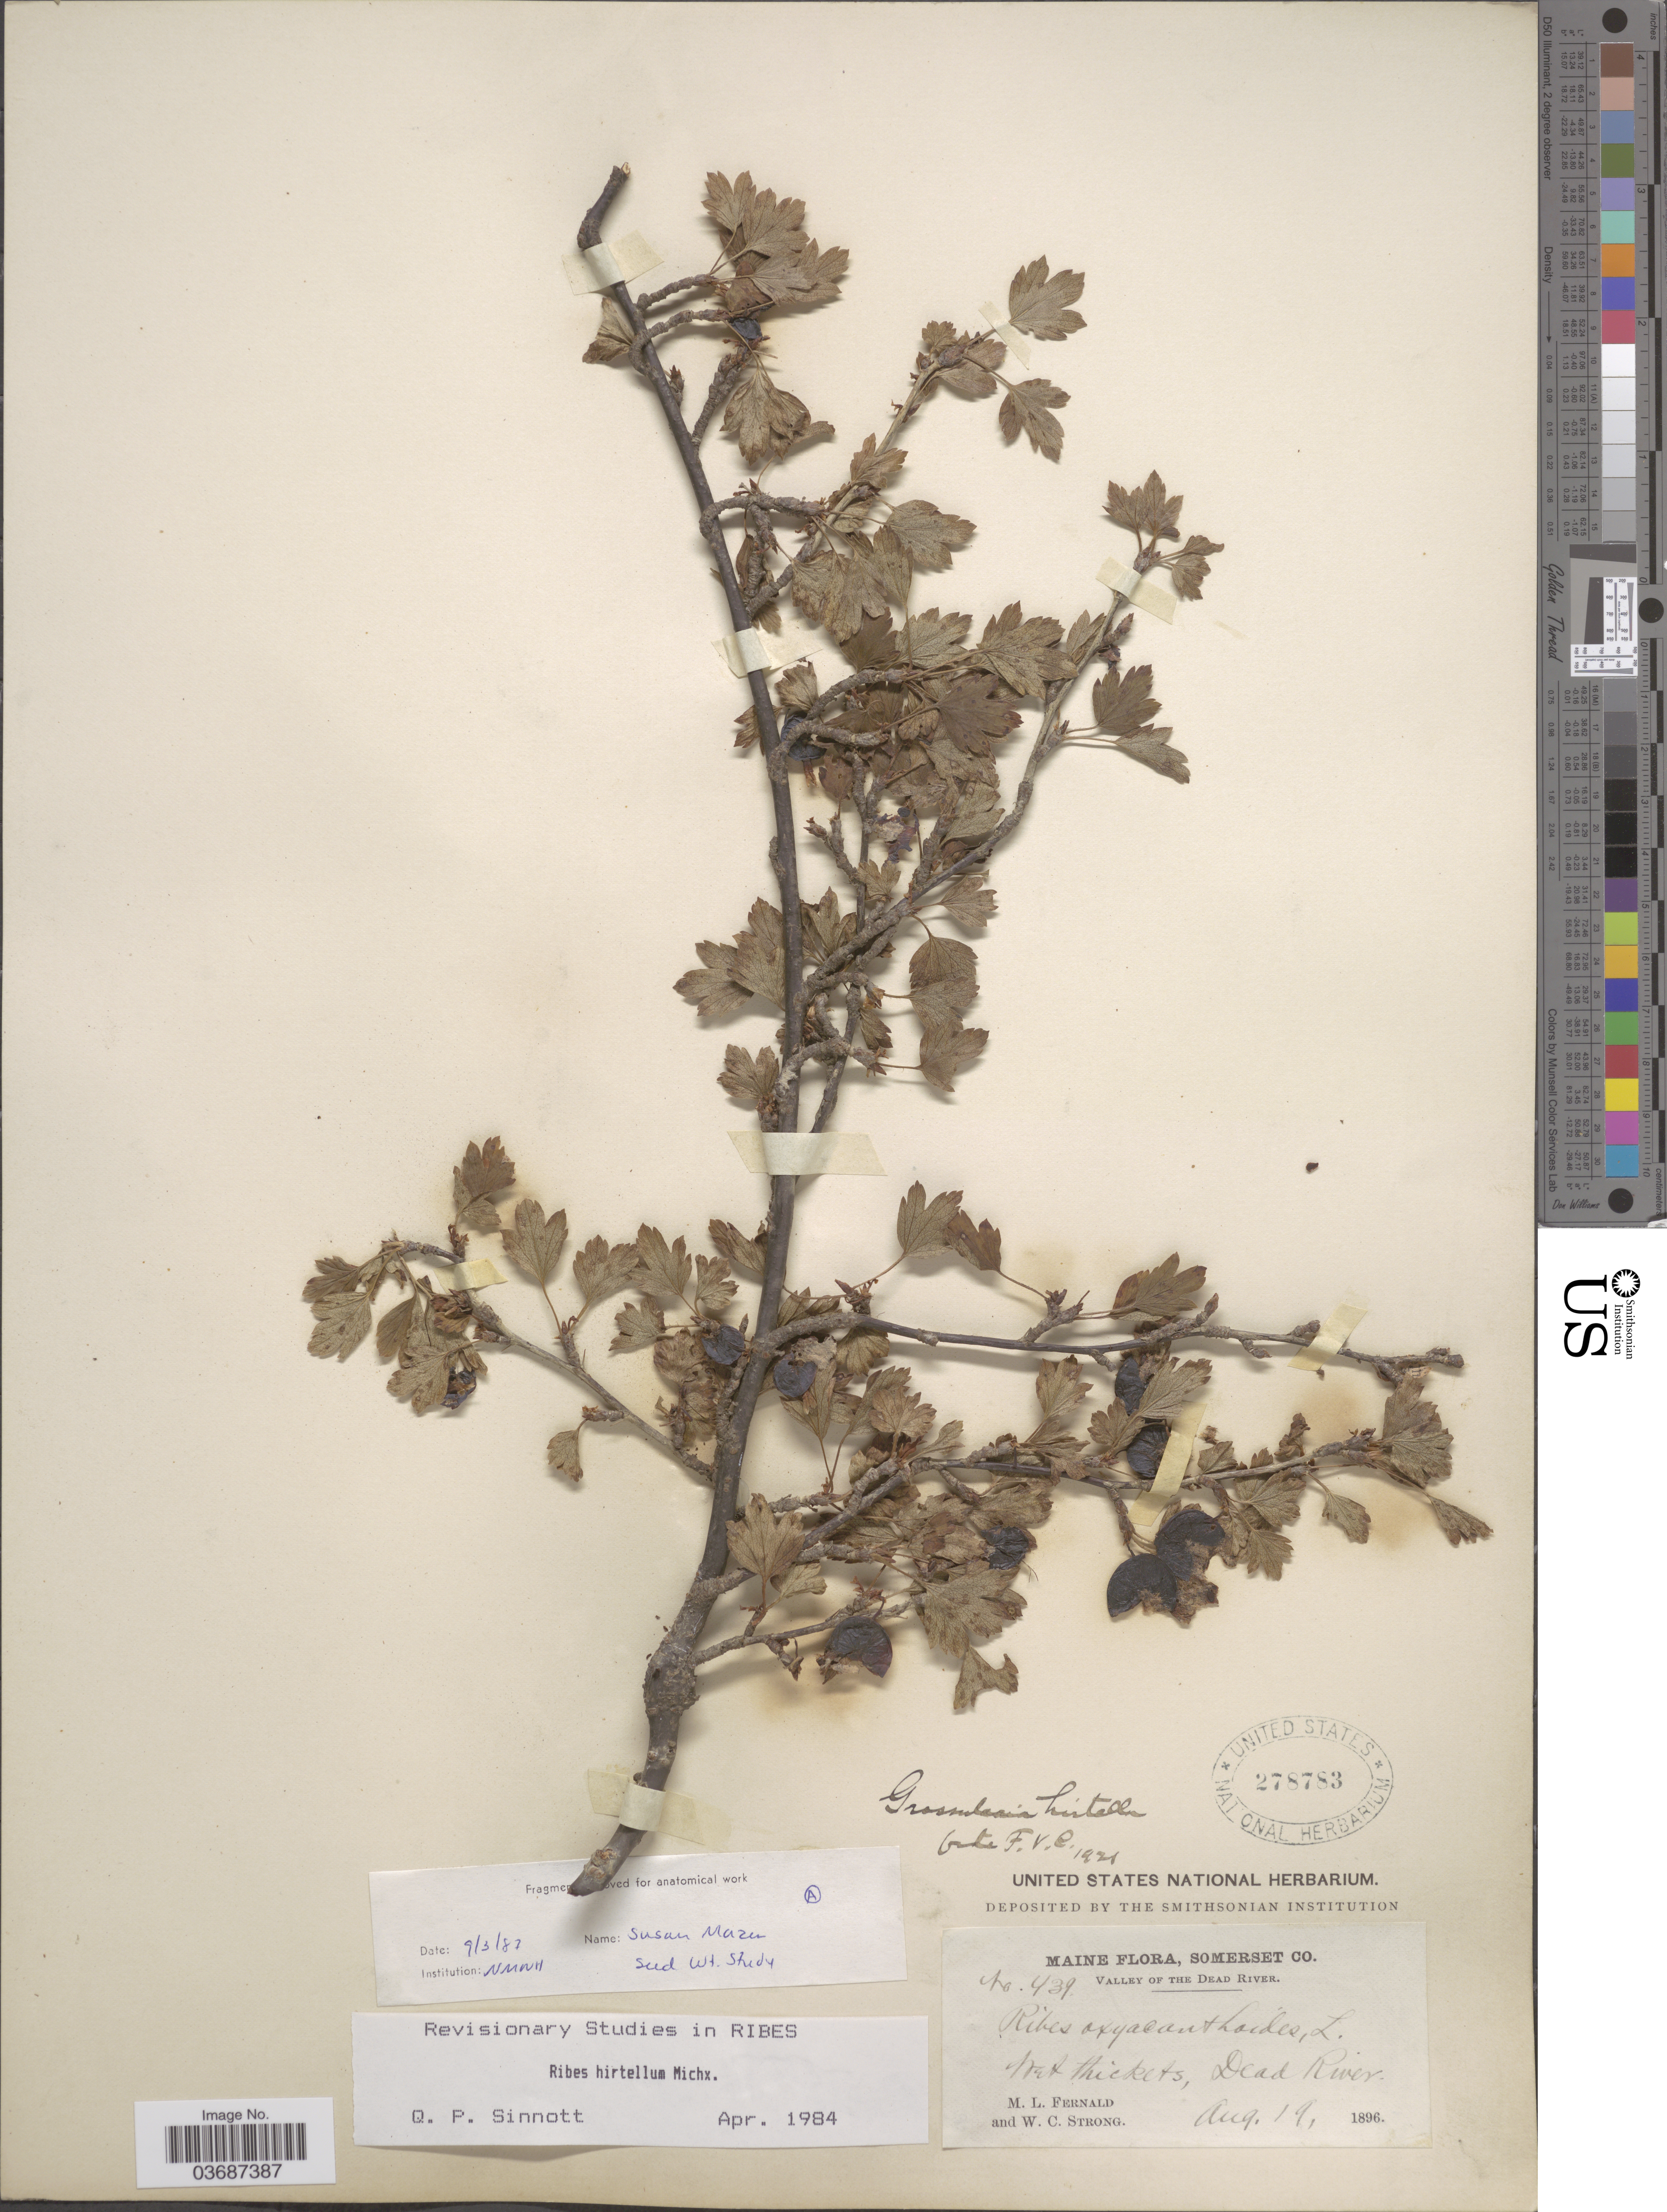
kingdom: Plantae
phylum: Tracheophyta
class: Magnoliopsida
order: Saxifragales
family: Grossulariaceae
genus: Ribes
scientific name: Ribes hirtellum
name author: Michx.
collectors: M. L. Fernald & W. C. Strong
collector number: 439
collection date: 1896-08-19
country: United States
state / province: Maine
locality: Somerset Co. Valley of the Dead River. Wet thickets, Dead River.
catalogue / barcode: US 278783